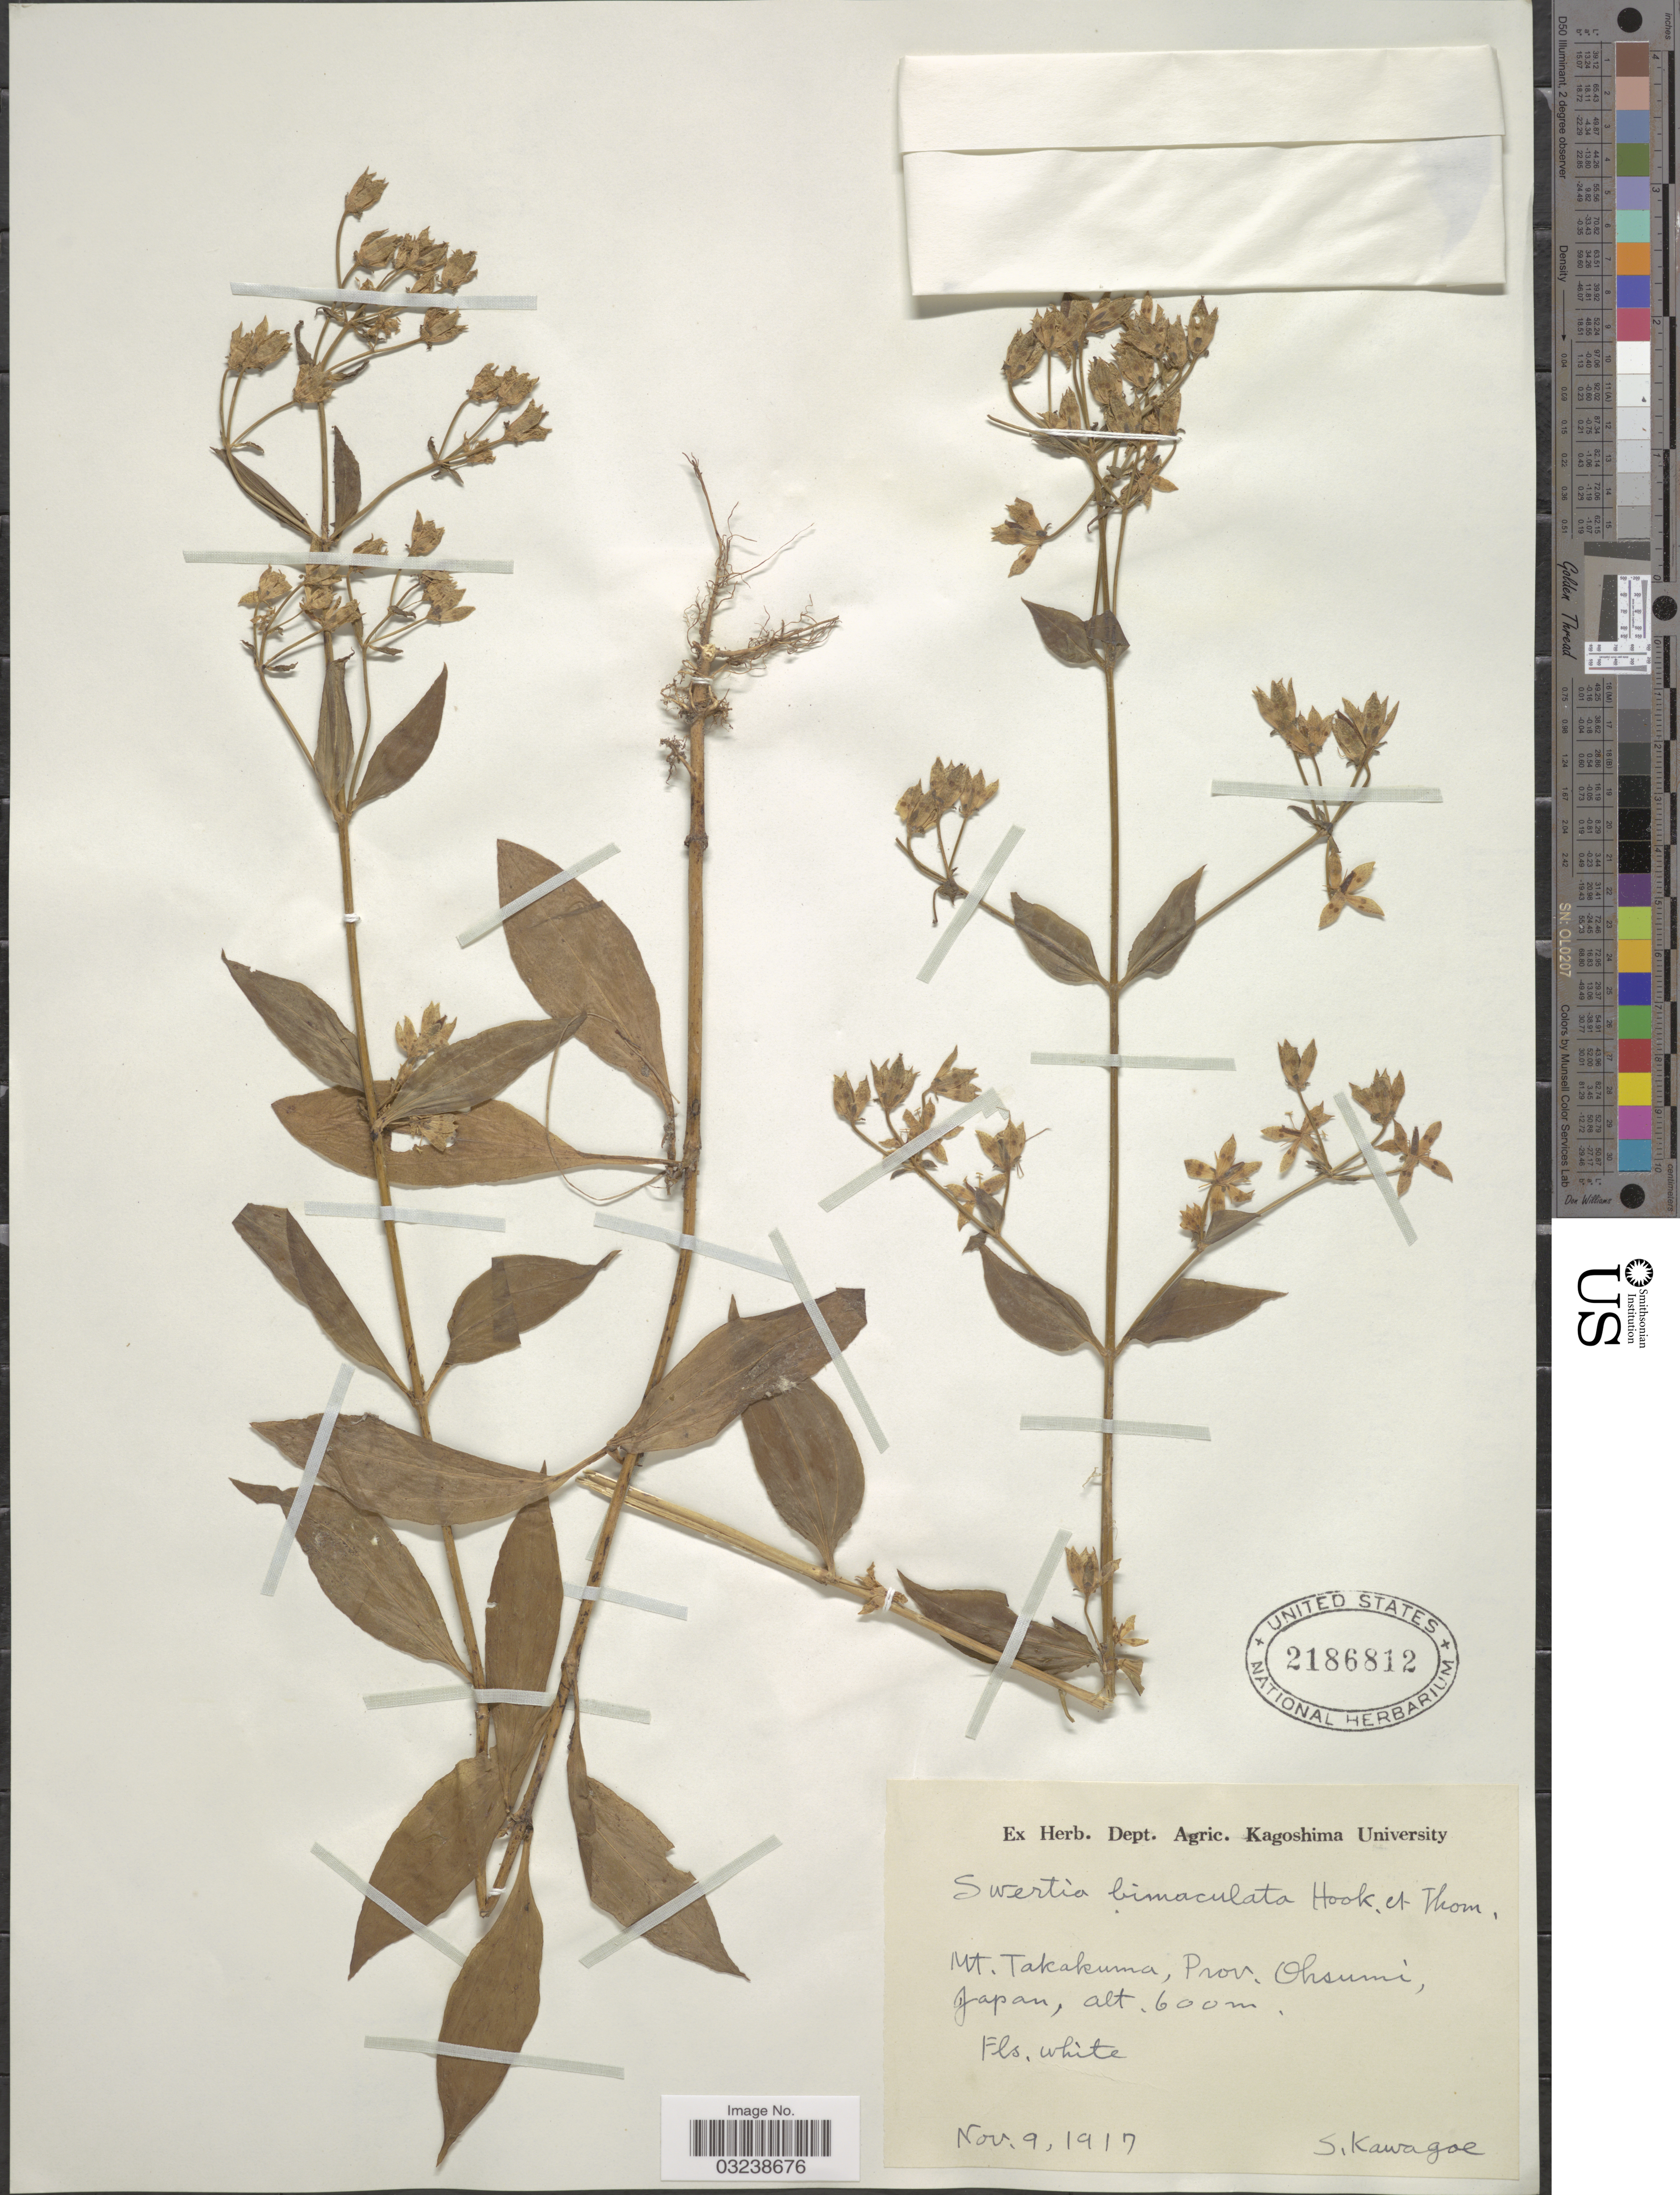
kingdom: Plantae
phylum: Tracheophyta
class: Magnoliopsida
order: Gentianales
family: Gentianaceae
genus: Swertia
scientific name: Swertia bimaculata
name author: (Siebold & Zucc.) Hook. f. & Thomson ex C.B. Clarke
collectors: S. Kawagoe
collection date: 1917-11-09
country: Japan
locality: Mt. Takakuma, Prov. Ohsumi.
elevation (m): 600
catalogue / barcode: US 2186812